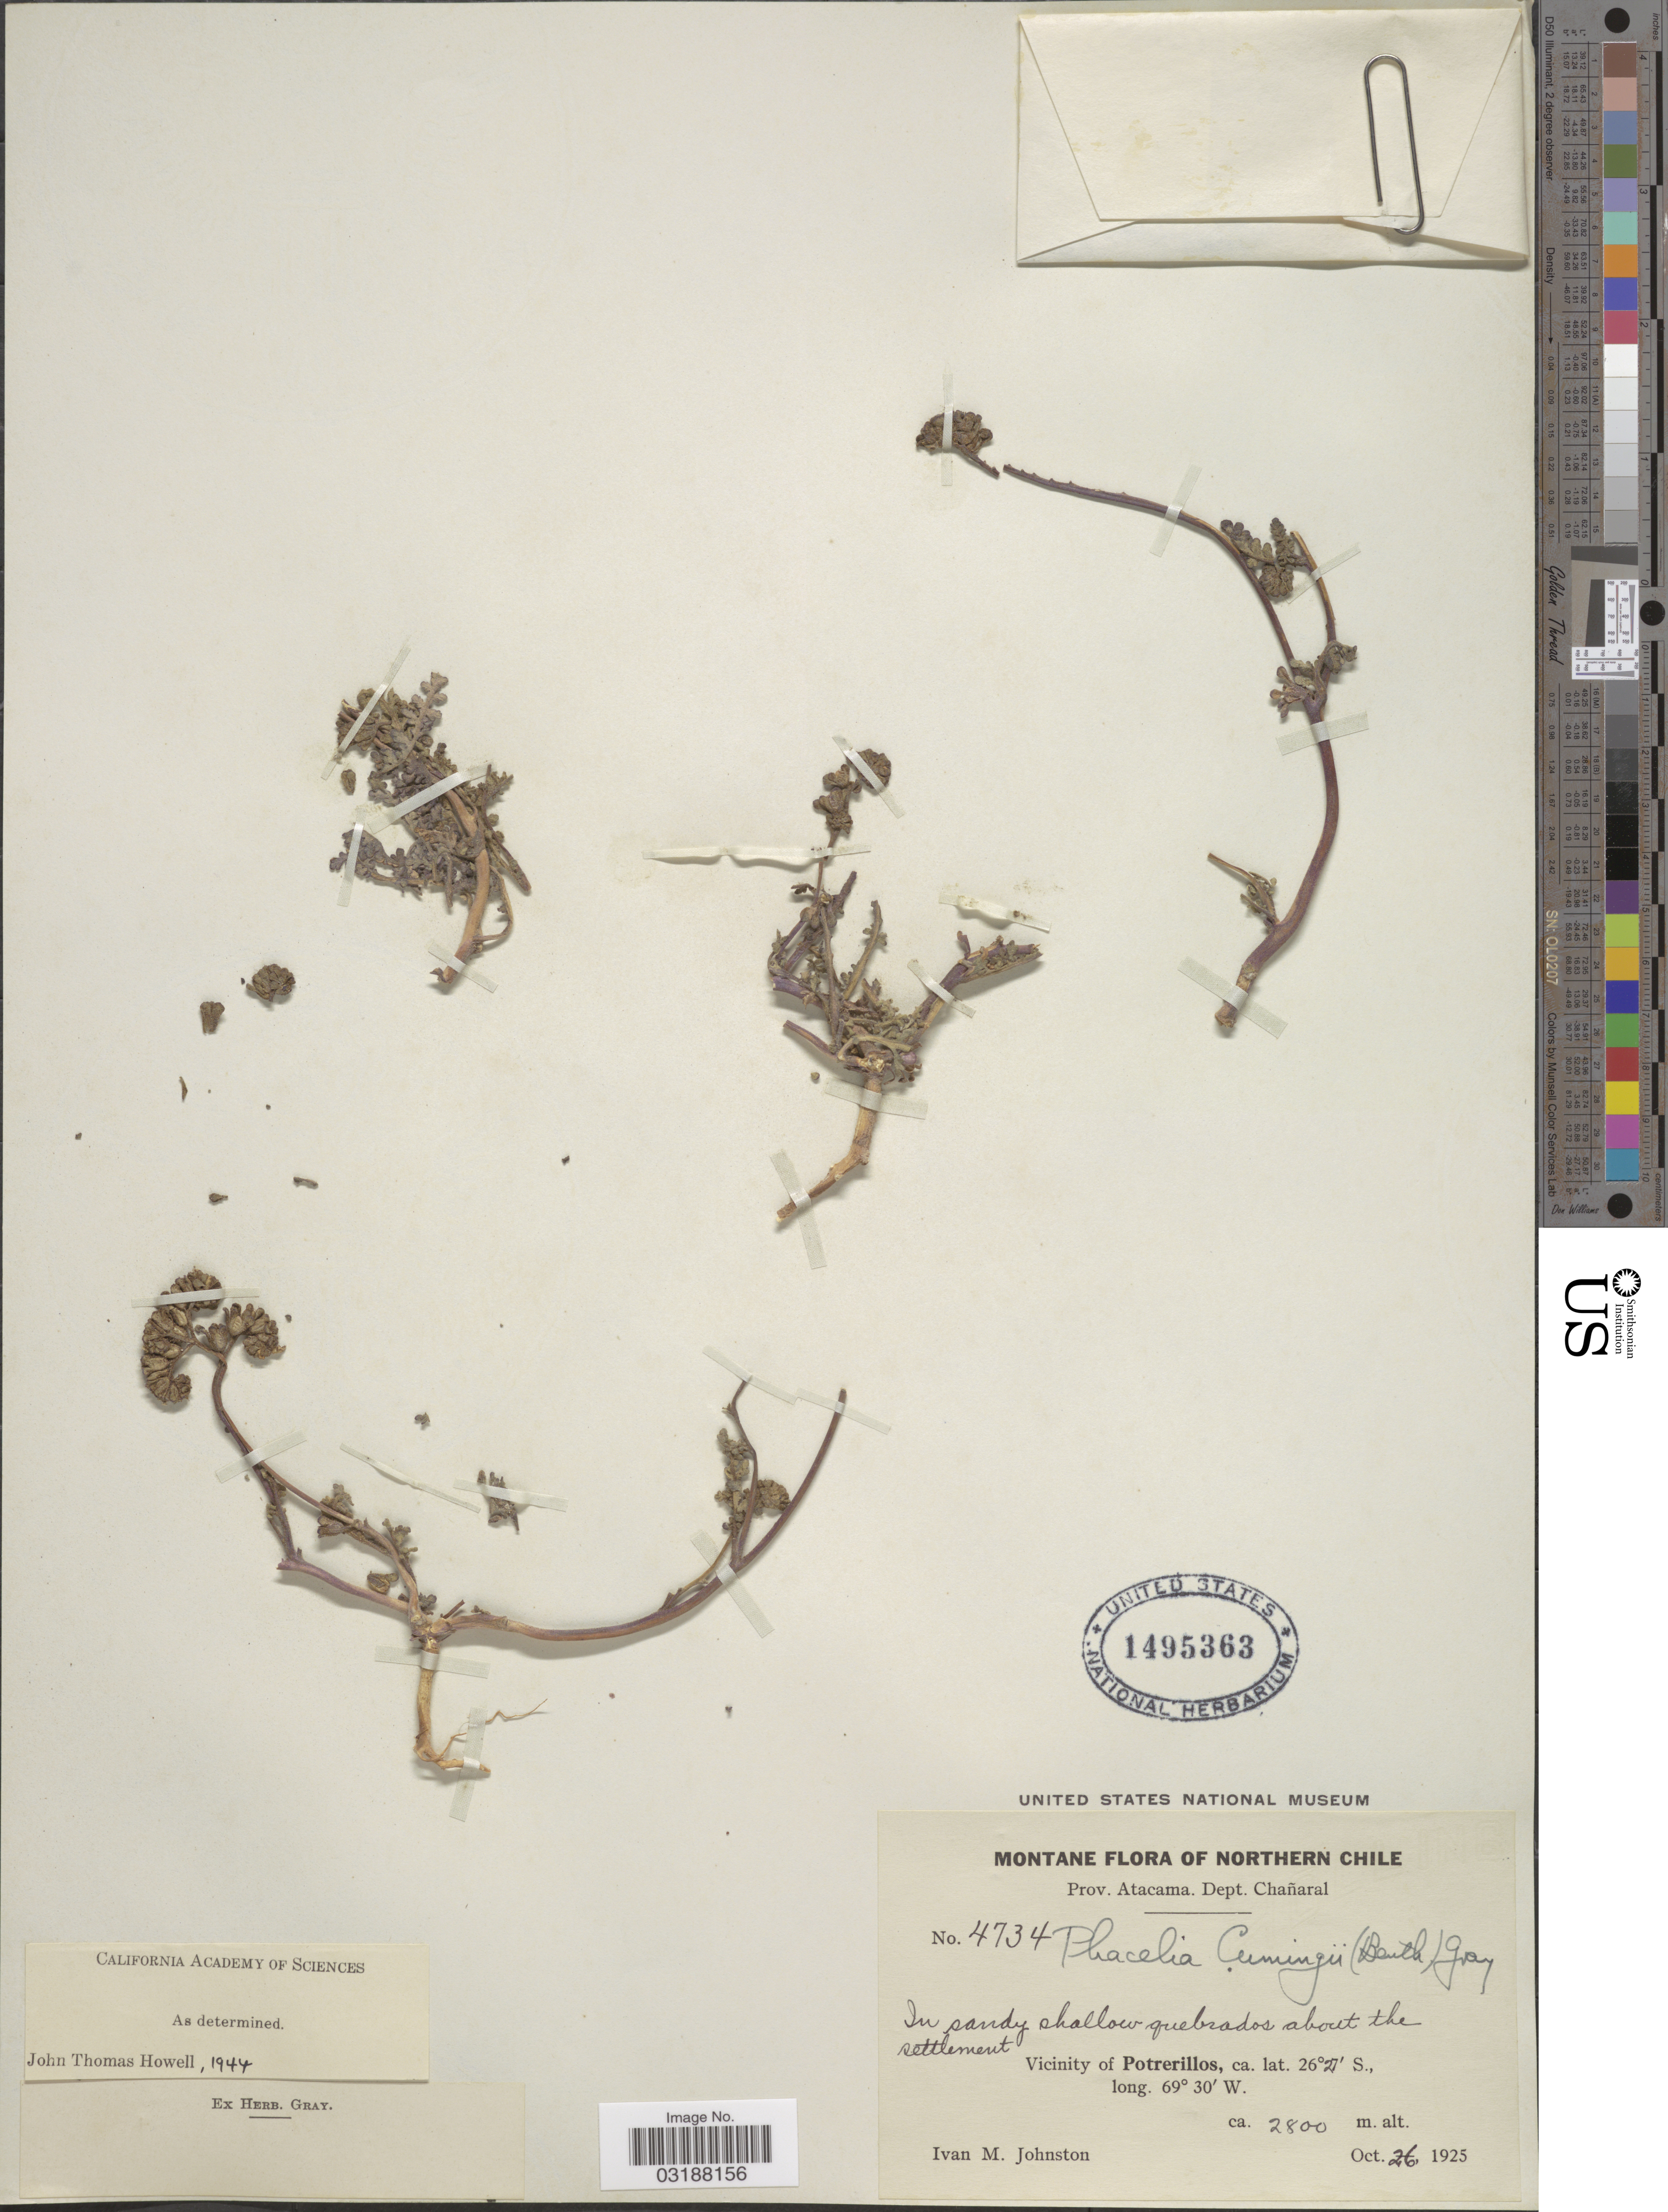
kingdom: Plantae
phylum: Tracheophyta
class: Magnoliopsida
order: Boraginales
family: Hydrophyllaceae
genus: Phacelia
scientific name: Phacelia cumingii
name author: (Benth.) A. Gray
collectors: I.M. Johnston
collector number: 4734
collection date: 1925-10-26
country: Chile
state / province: Atacama (III)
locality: Montane, Northern Chile, Prov. Atacama, Dept. Chañaral, Vicinity of Potrerillos.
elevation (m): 2800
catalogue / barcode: US 1495363